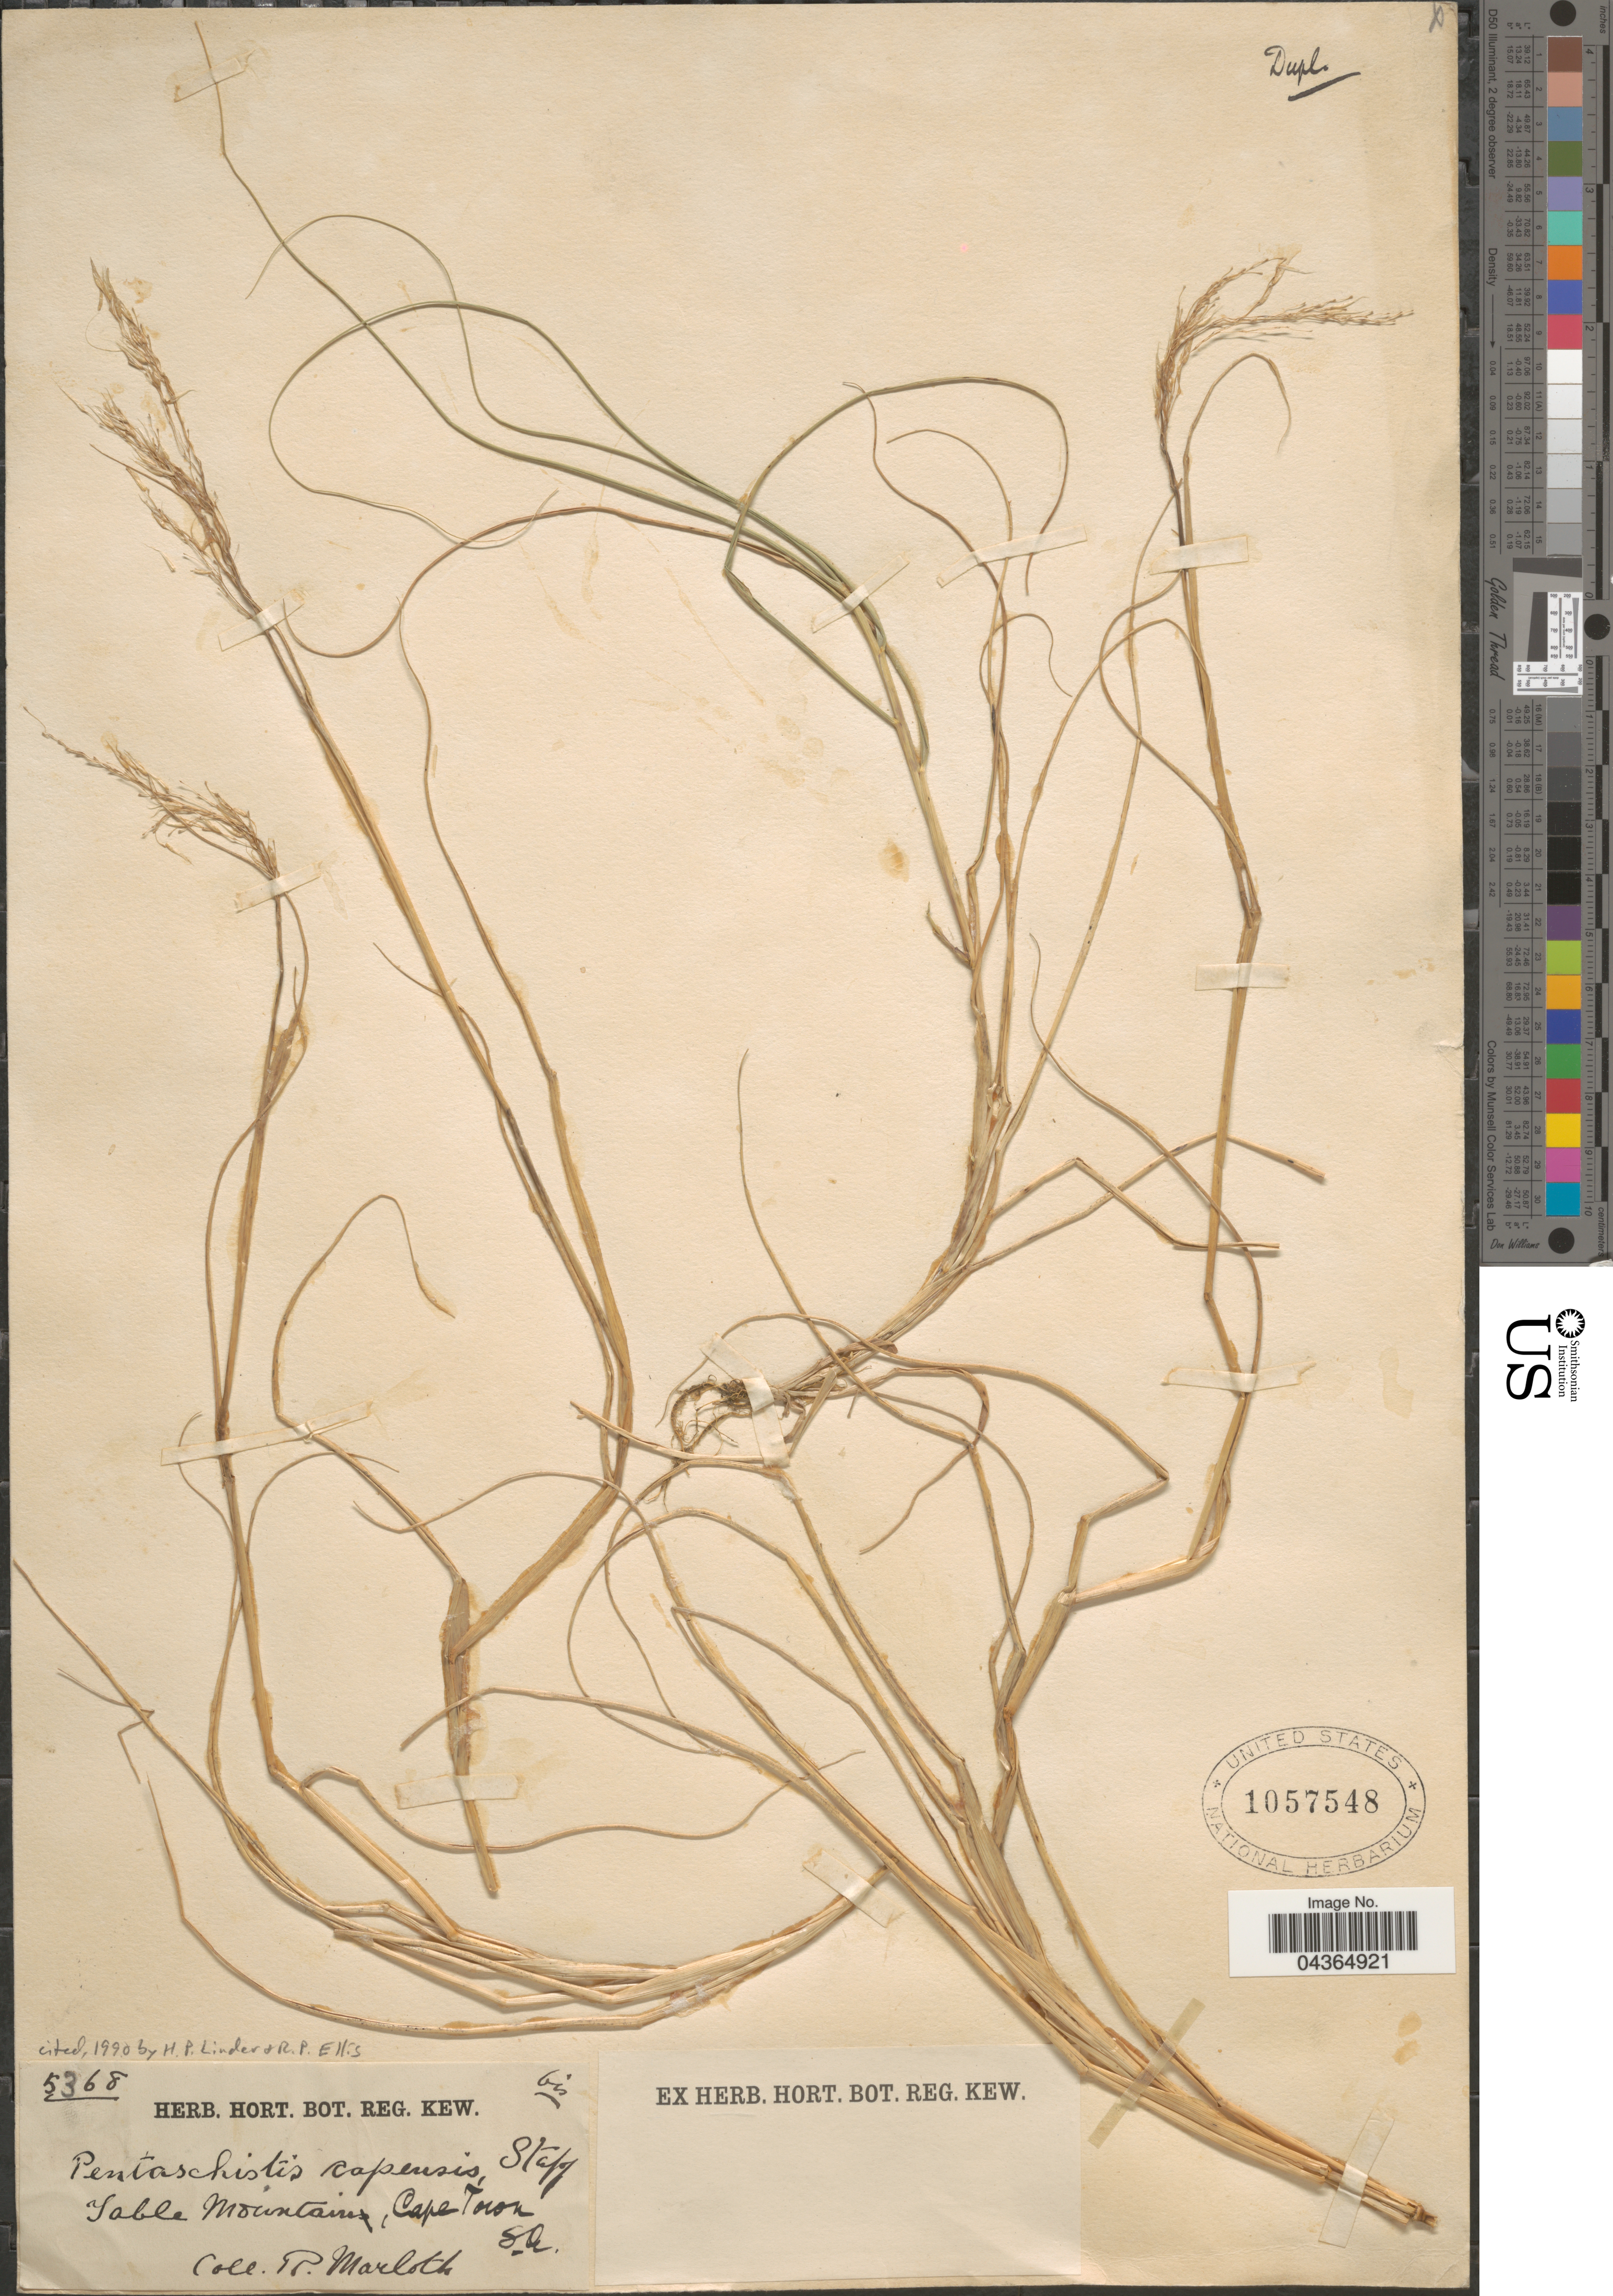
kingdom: Plantae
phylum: Tracheophyta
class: Liliopsida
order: Poales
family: Poaceae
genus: Pentameris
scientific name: Pentameris capensis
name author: (Nees) Galley & H.P. Linder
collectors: R. Marloth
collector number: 5368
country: South Africa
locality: Table Mountains, Cape Town.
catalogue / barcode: US 1057548